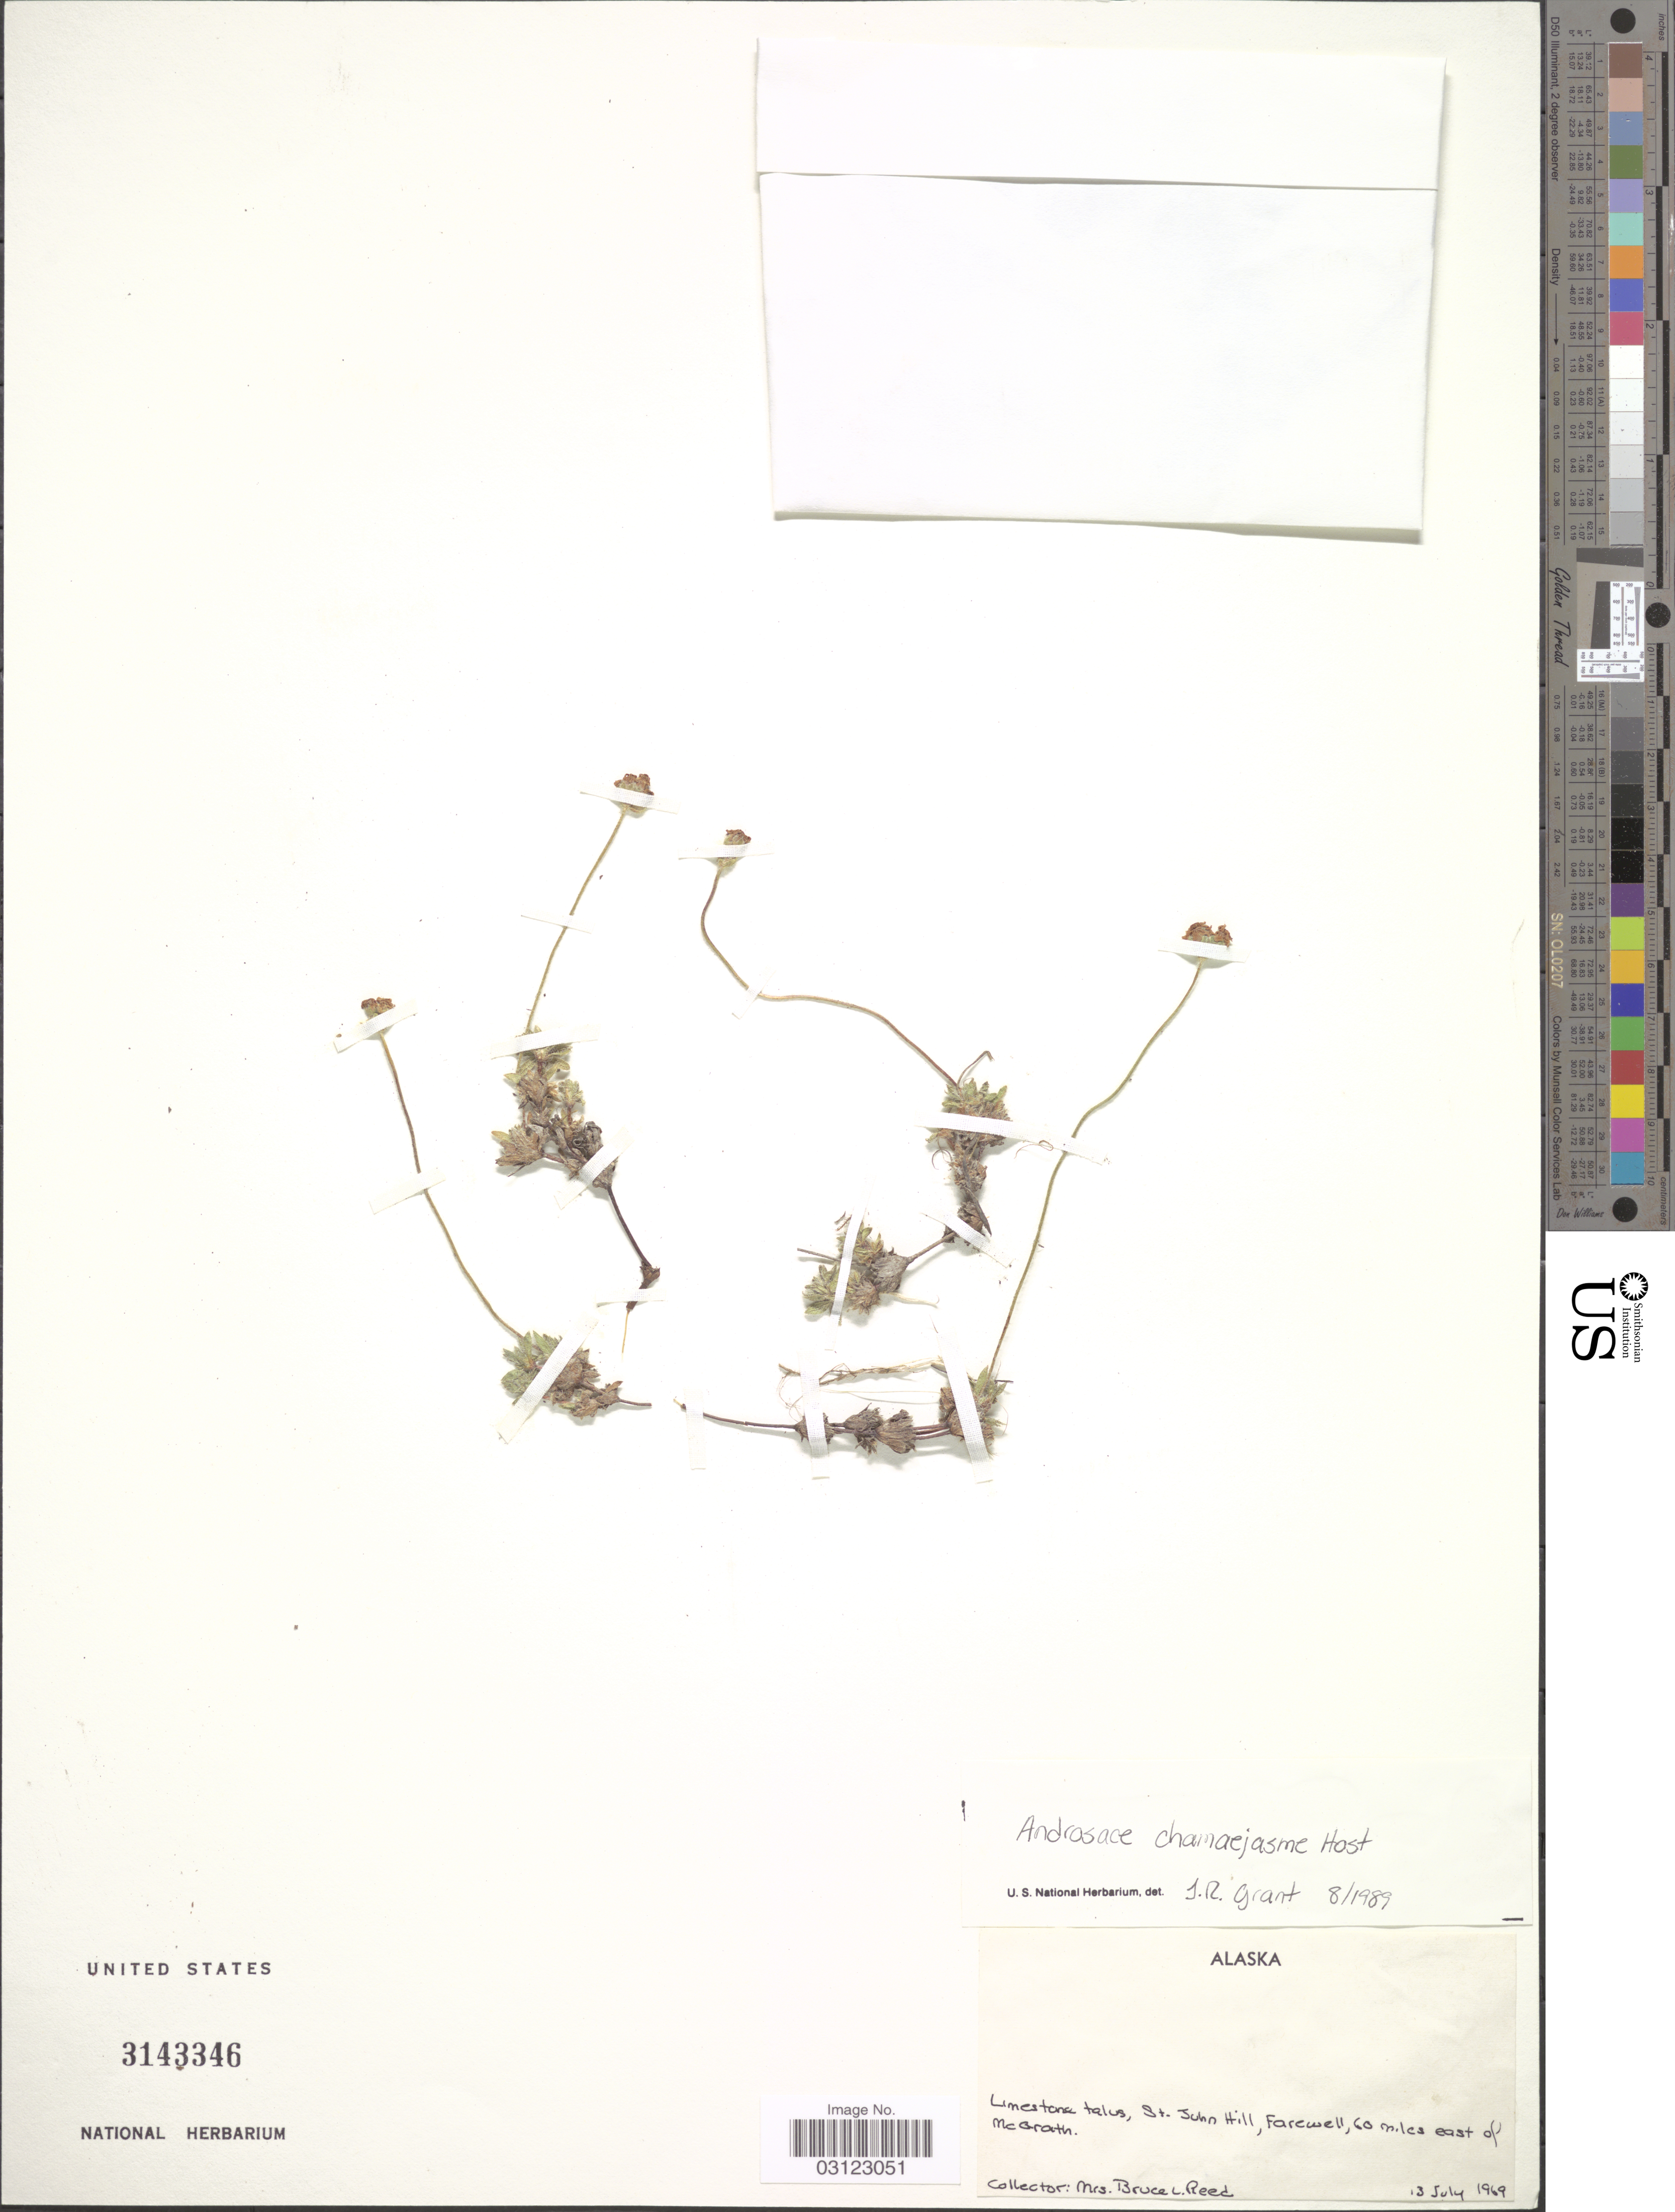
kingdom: Plantae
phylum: Tracheophyta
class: Magnoliopsida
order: Ericales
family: Primulaceae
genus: Androsace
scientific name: Androsace chamaejasme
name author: Wulfen ex Host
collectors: B. Reed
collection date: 1969-07-13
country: United States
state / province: Alaska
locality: St. John Hill, Farewell, 60 miles east of McGrath.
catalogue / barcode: US 3143346